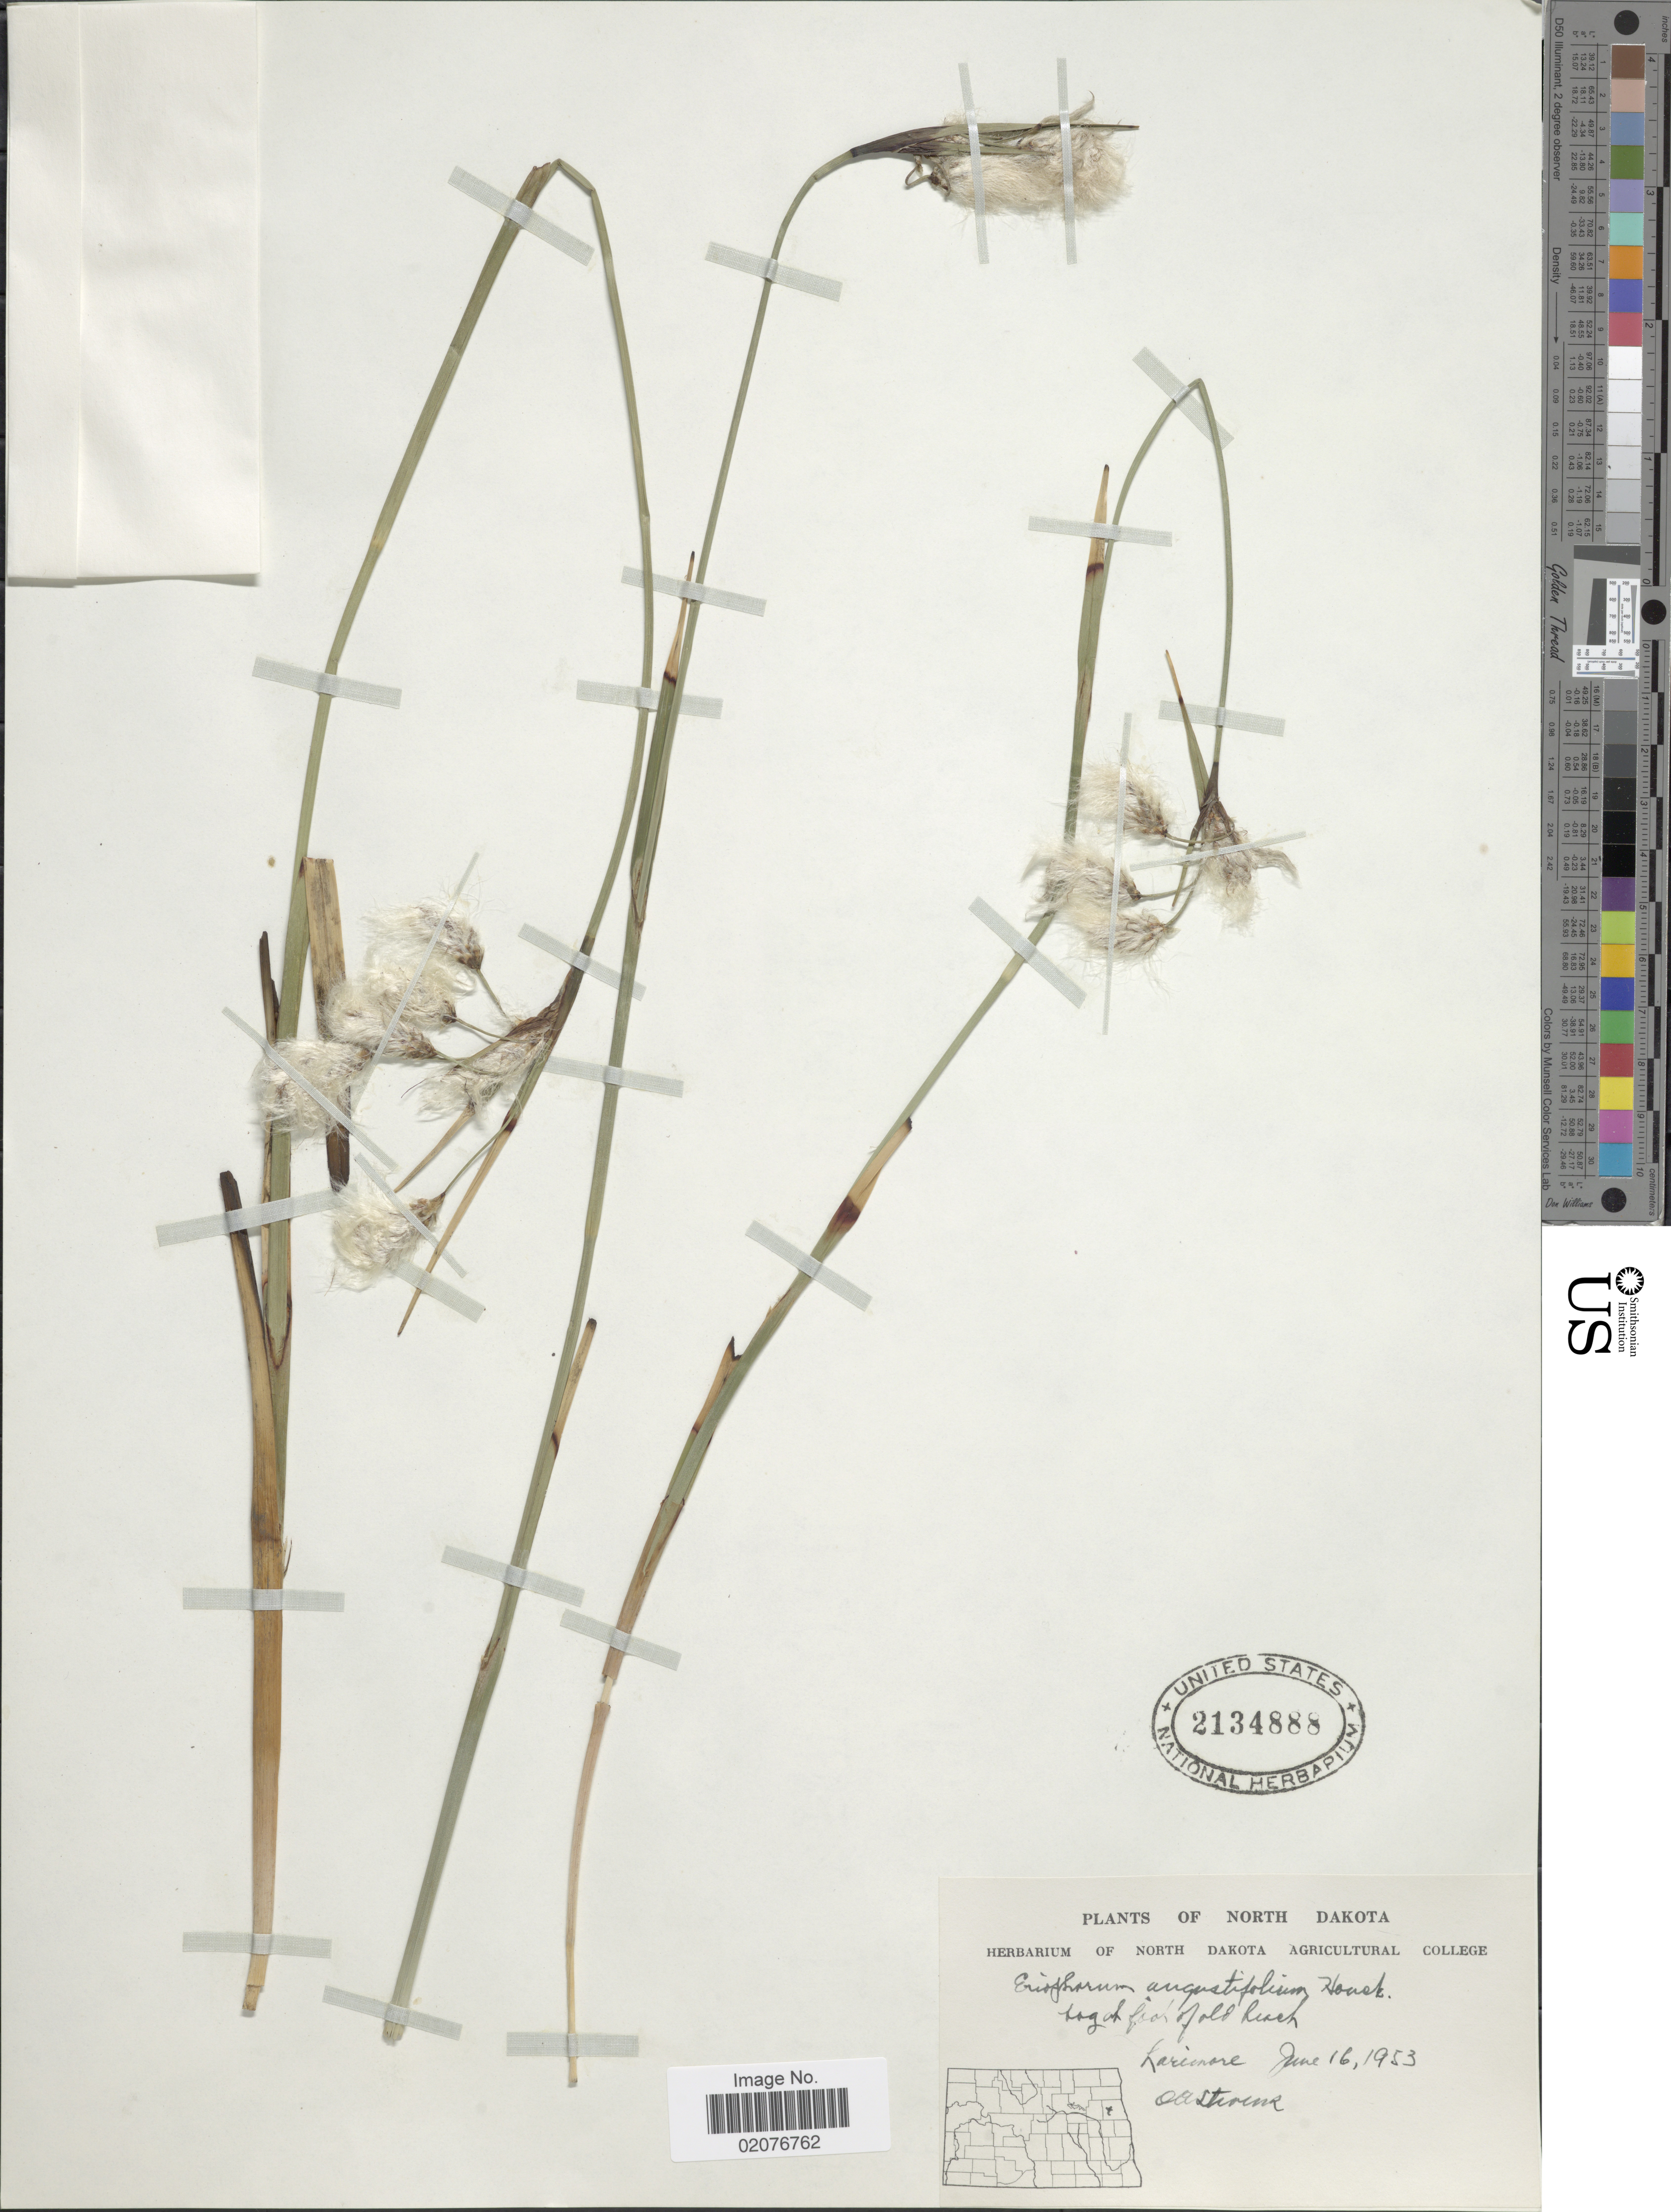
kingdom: Plantae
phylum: Tracheophyta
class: Liliopsida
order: Poales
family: Cyperaceae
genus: Eriophorum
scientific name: Eriophorum angustifolium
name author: Honck.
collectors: O. A. Stevens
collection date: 1953-06-16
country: United States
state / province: North Dakota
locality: Bog of foot old beach, Larimore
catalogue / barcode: US 2134888